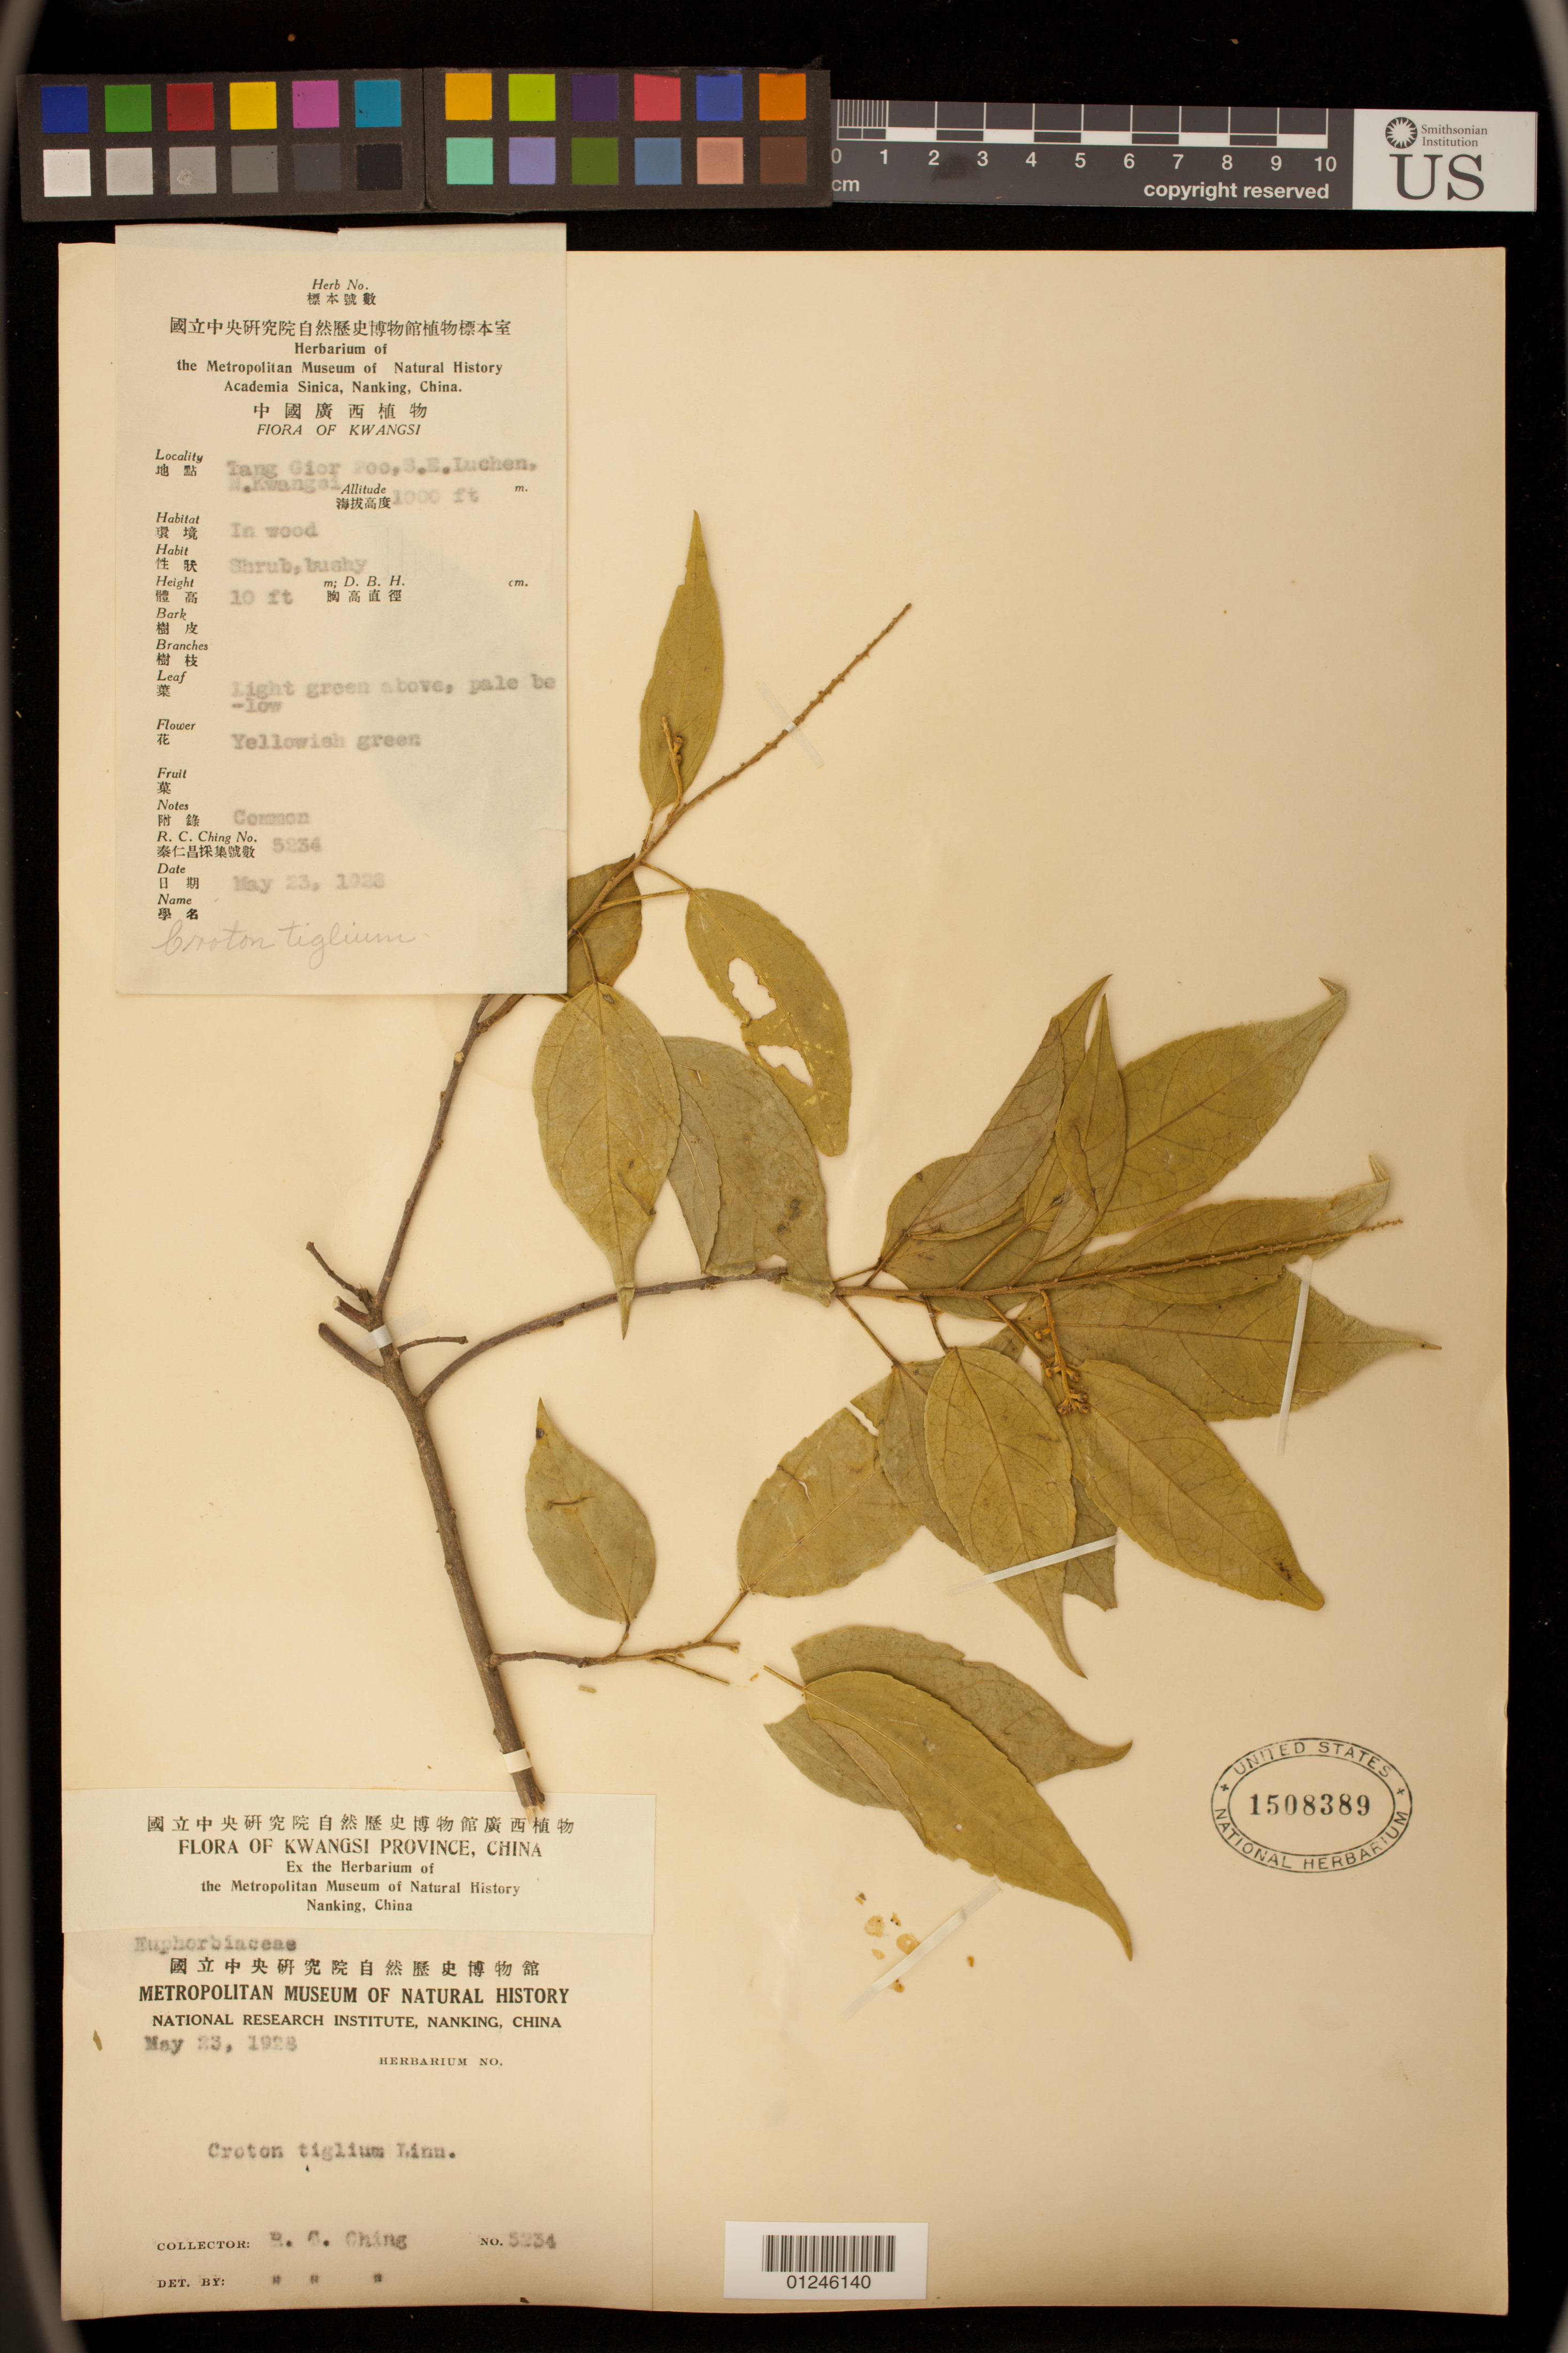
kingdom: Plantae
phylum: Tracheophyta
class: Magnoliopsida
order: Malpighiales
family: Euphorbiaceae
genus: Croton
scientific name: Croton tiglium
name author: L.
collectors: R. C. Ching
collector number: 5234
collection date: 1928-05-23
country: China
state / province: Guangxi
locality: Tang Gior Poo, S. E. Luchen, M. Kwangsi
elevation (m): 305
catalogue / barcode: US 1508389